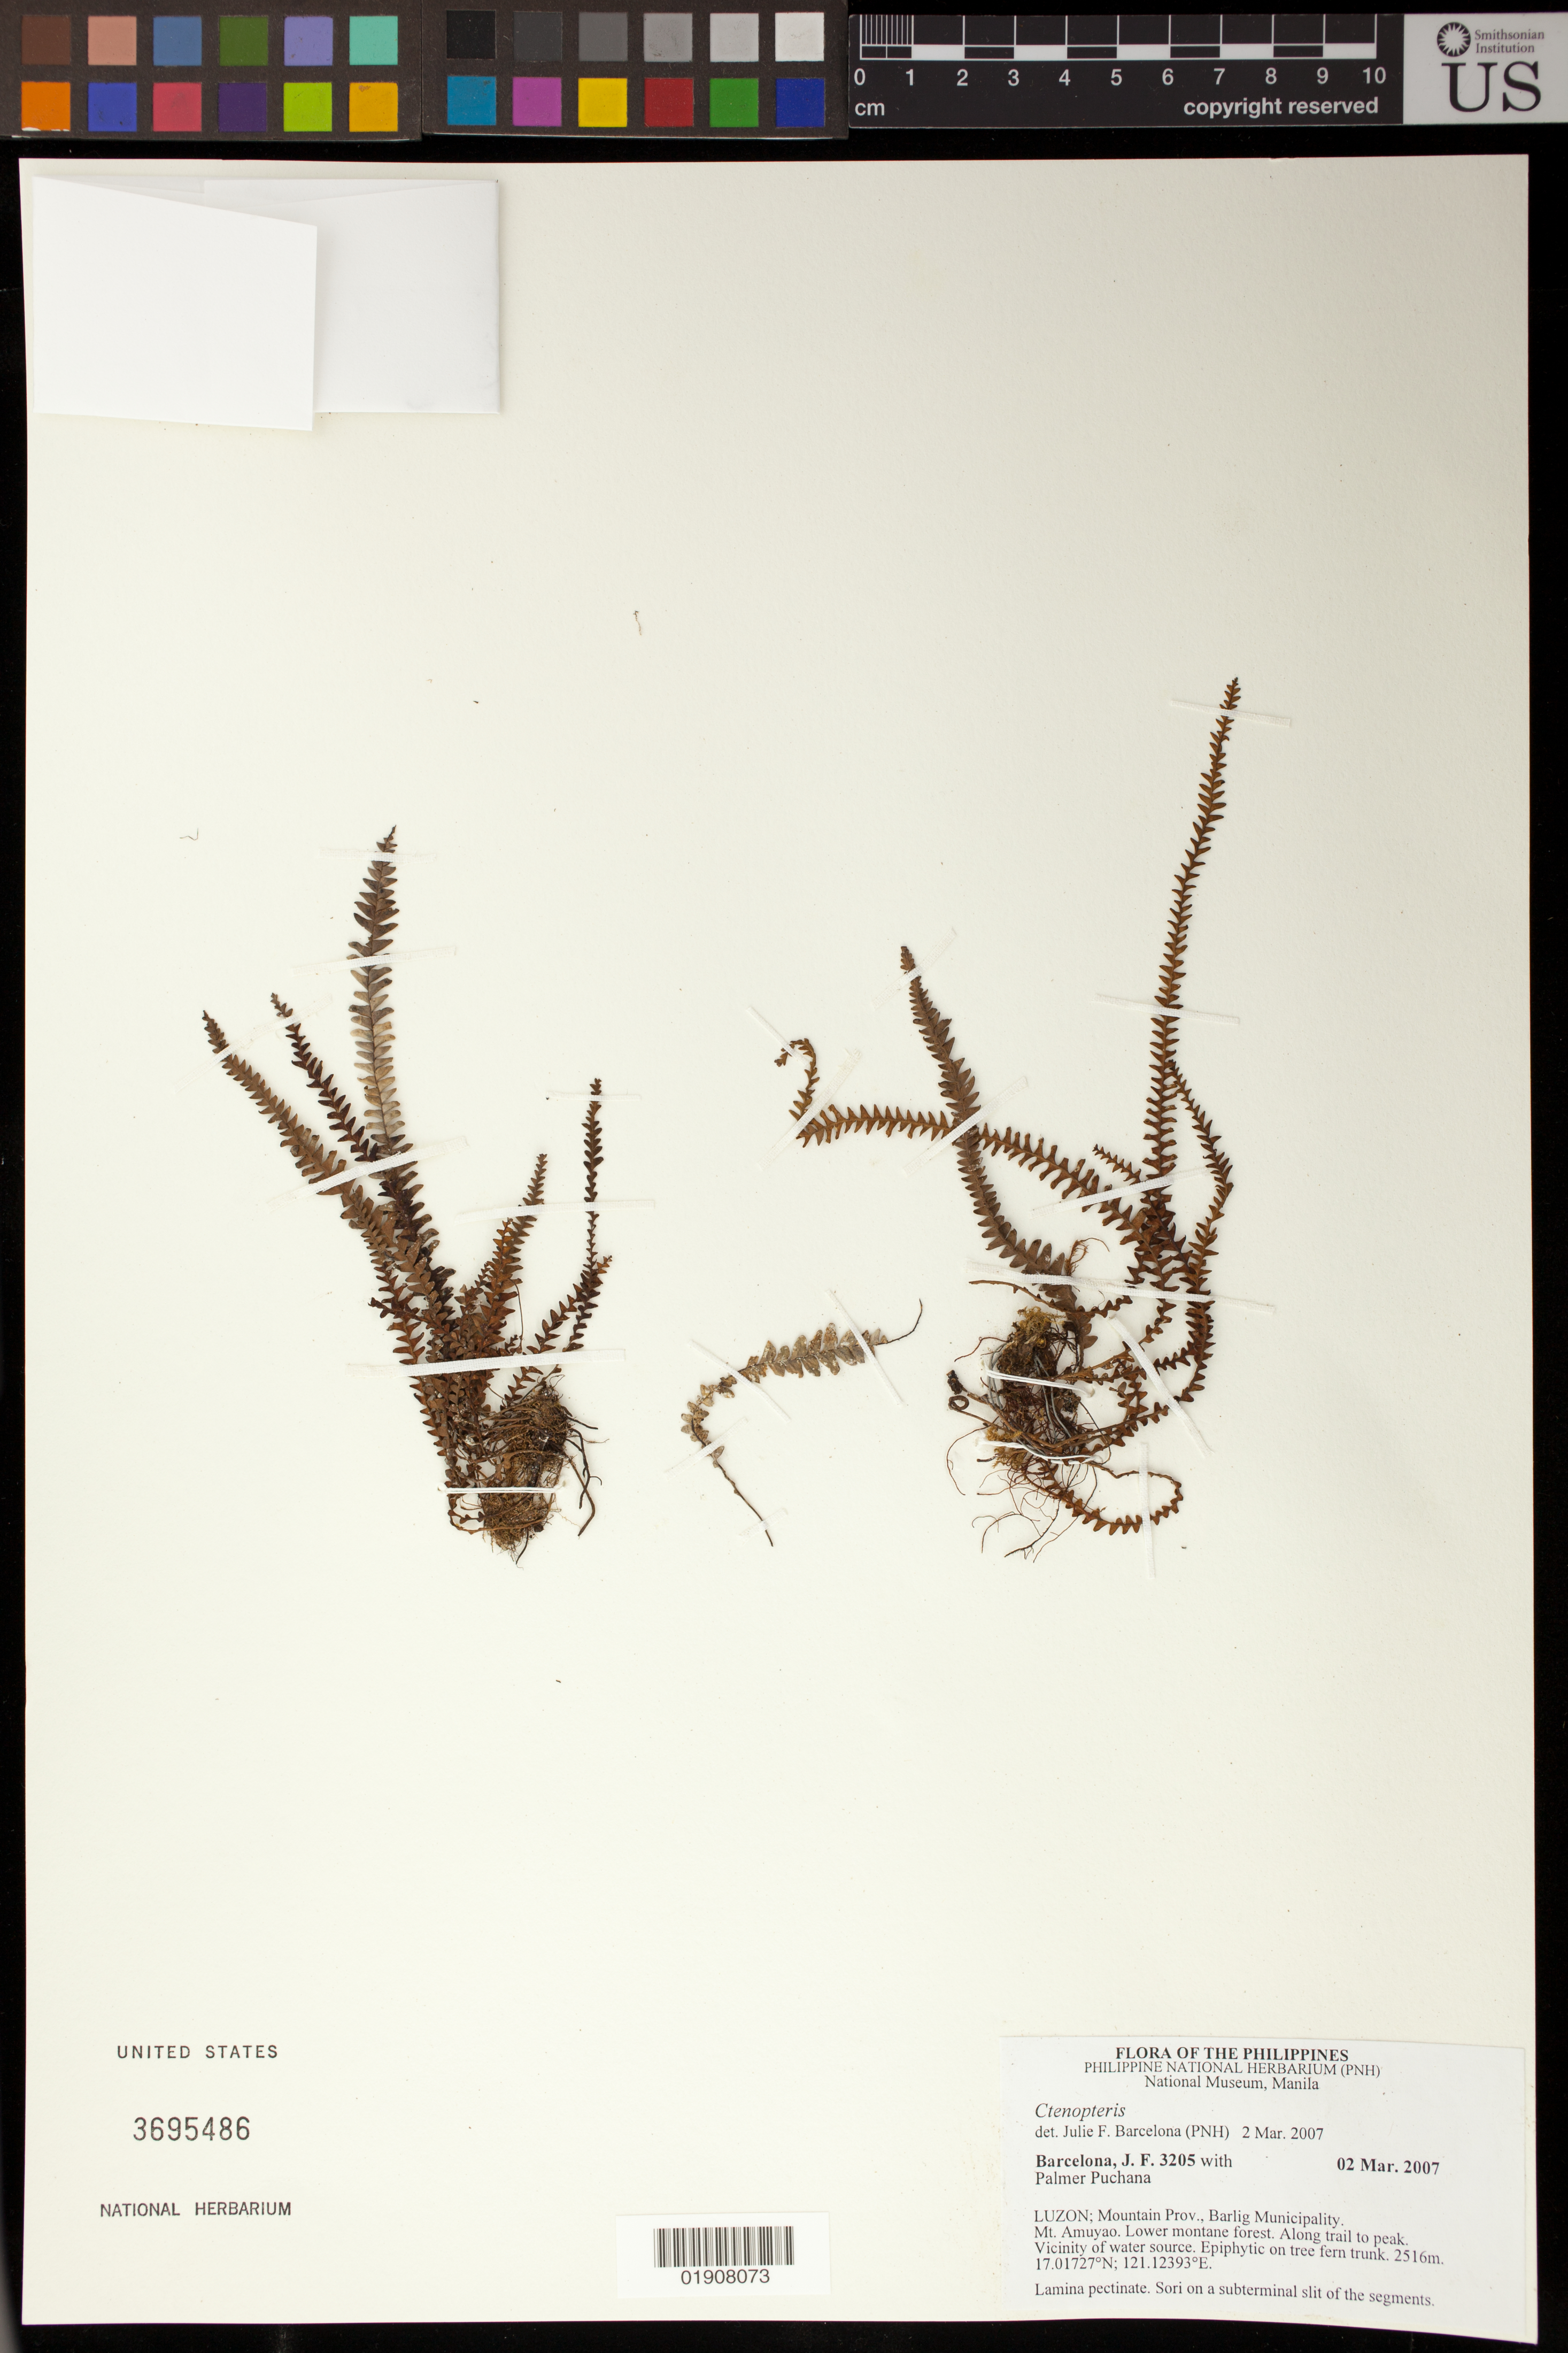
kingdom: Plantae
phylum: Tracheophyta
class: Polypodiopsida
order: Polypodiales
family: Polypodiaceae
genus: Prosaptia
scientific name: Prosaptia sp.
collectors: J. F. Barcelona & P. Puchana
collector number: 3205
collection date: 2007-03-02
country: Philippines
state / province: Cordillera (Administrative Region)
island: Luzon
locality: Luzon; Mountain Prov., Barlig Municipality. Mt. Amuyao. Along trail to peak. Vicinity of water source.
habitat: Lower montane forest.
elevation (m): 2516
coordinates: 17.01727 N, 121.12393 E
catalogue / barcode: US 3695486